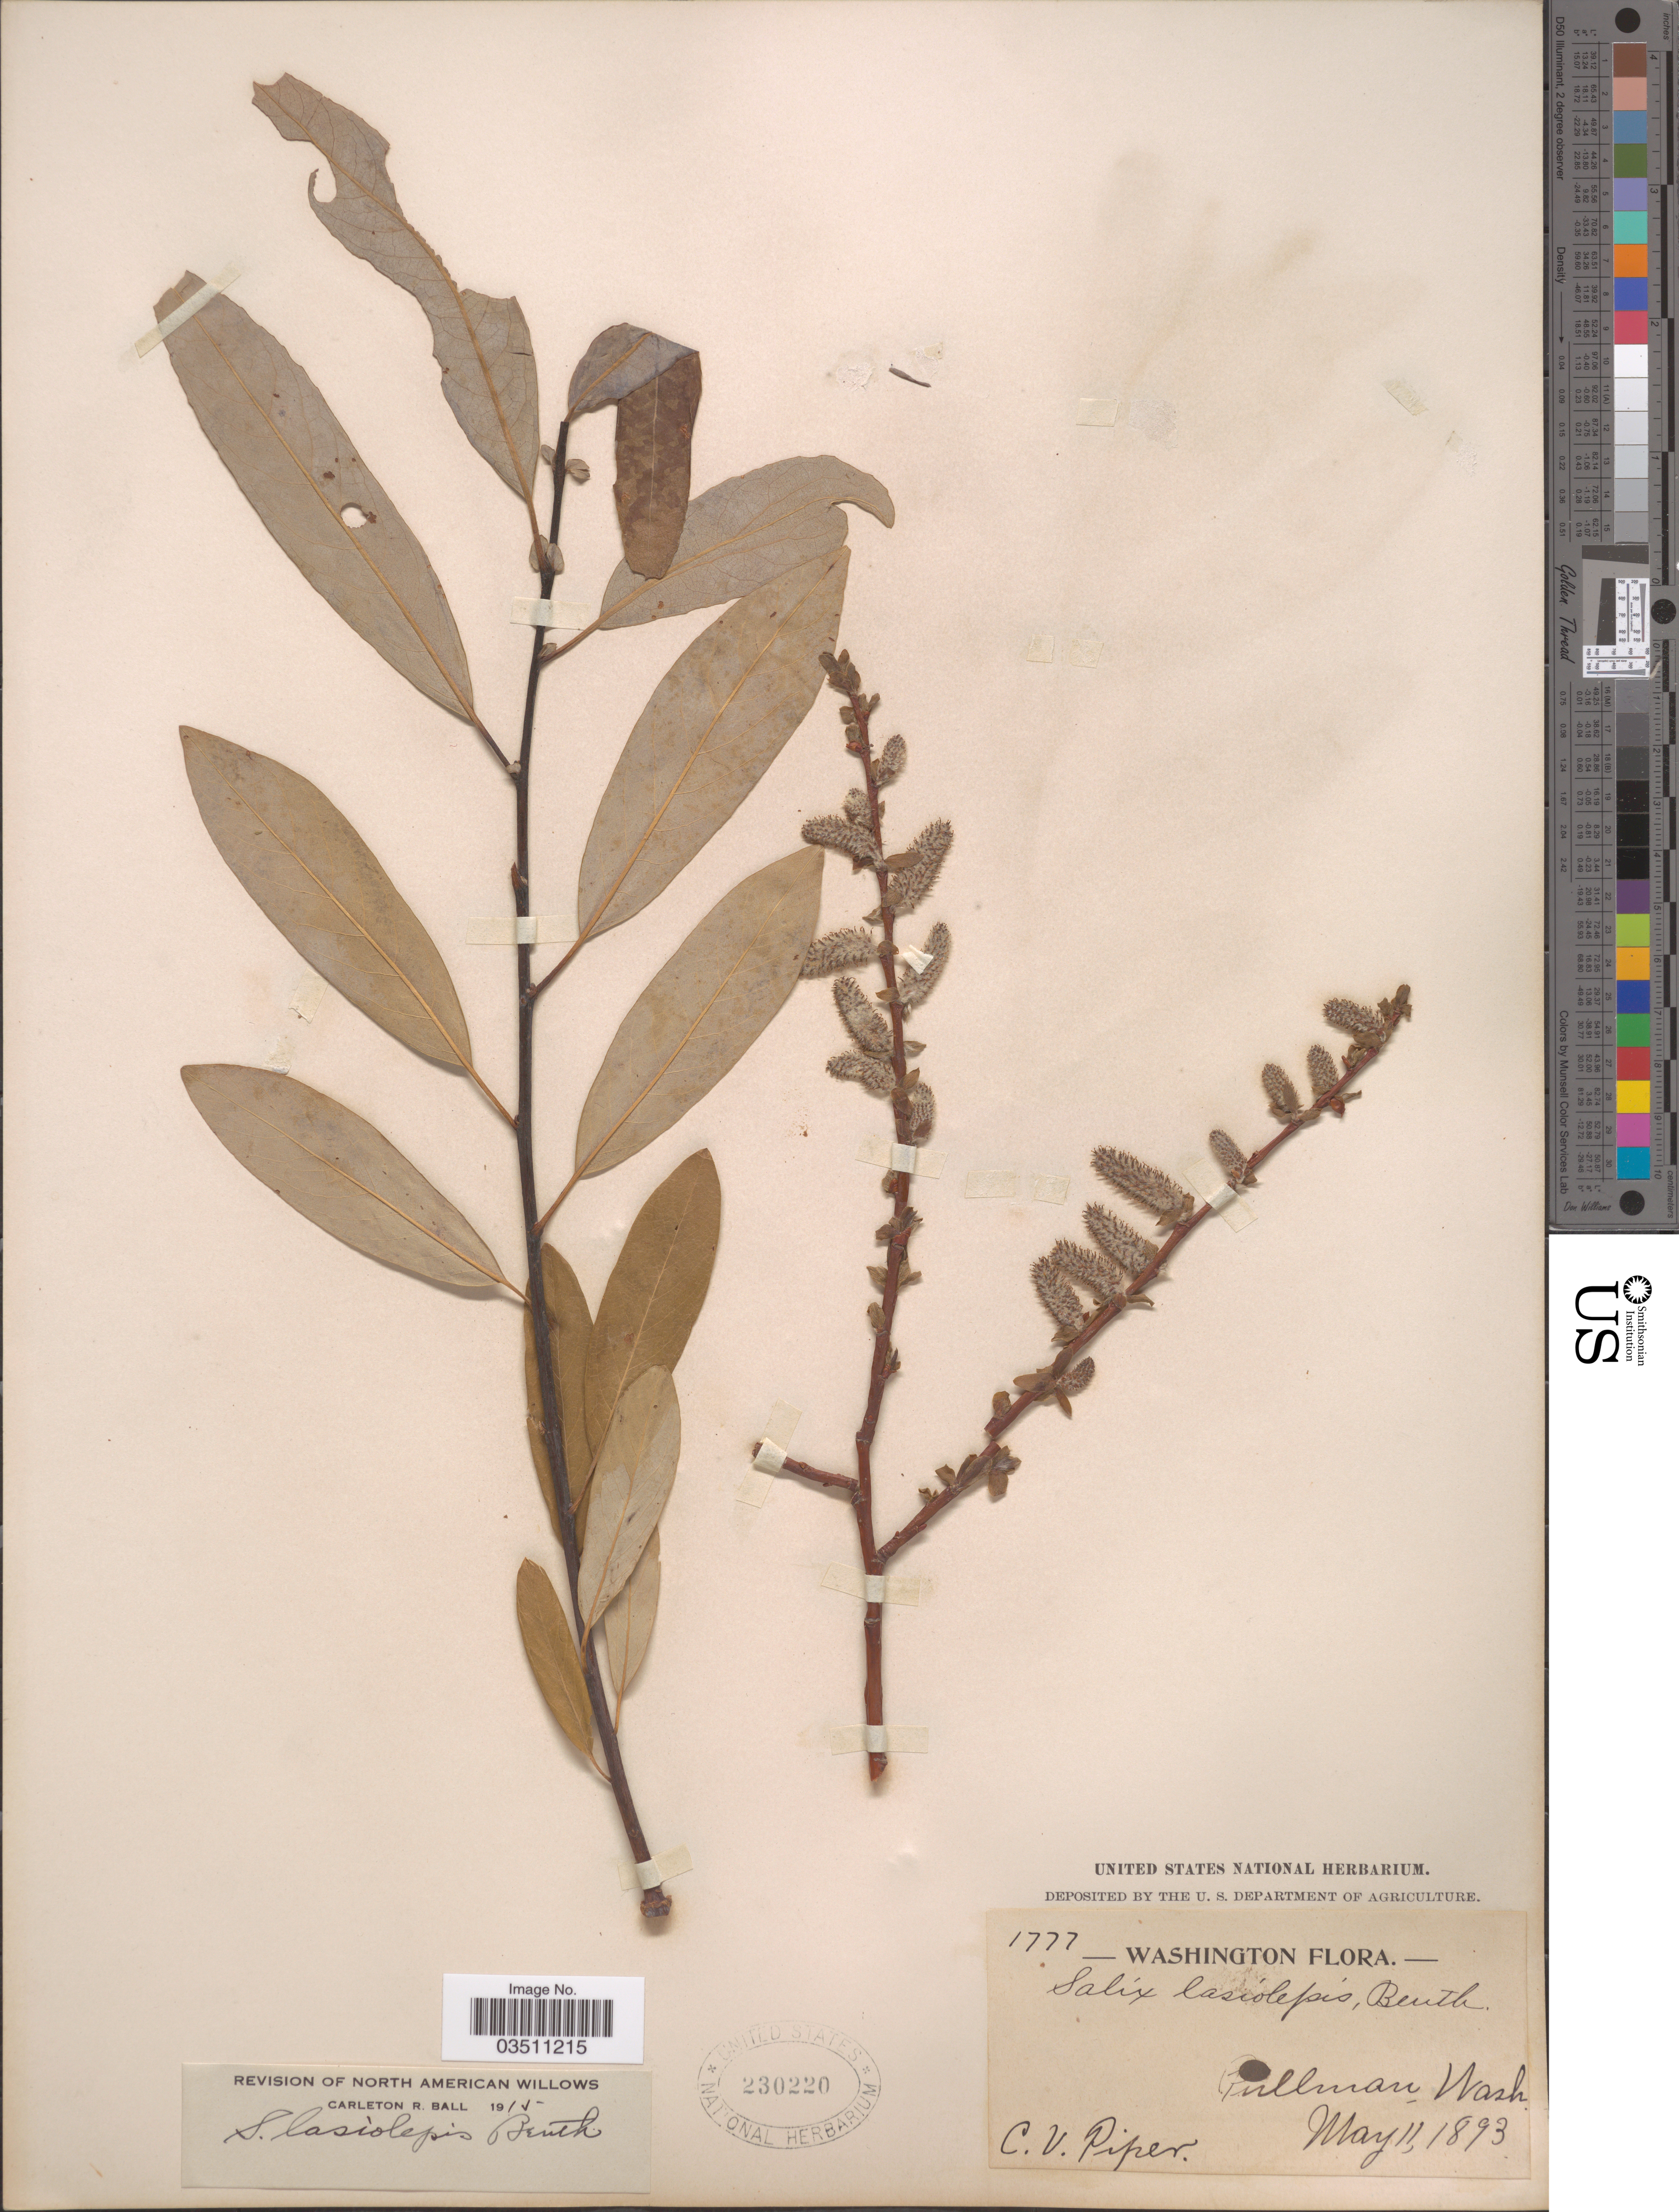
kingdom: Plantae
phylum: Tracheophyta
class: Magnoliopsida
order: Malpighiales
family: Salicaceae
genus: Salix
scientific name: Salix lasiolepis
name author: Benth.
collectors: C. V. Piper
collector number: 1777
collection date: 1893-05-11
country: United States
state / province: Washington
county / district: Whitman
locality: Pullman.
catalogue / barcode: US 230220